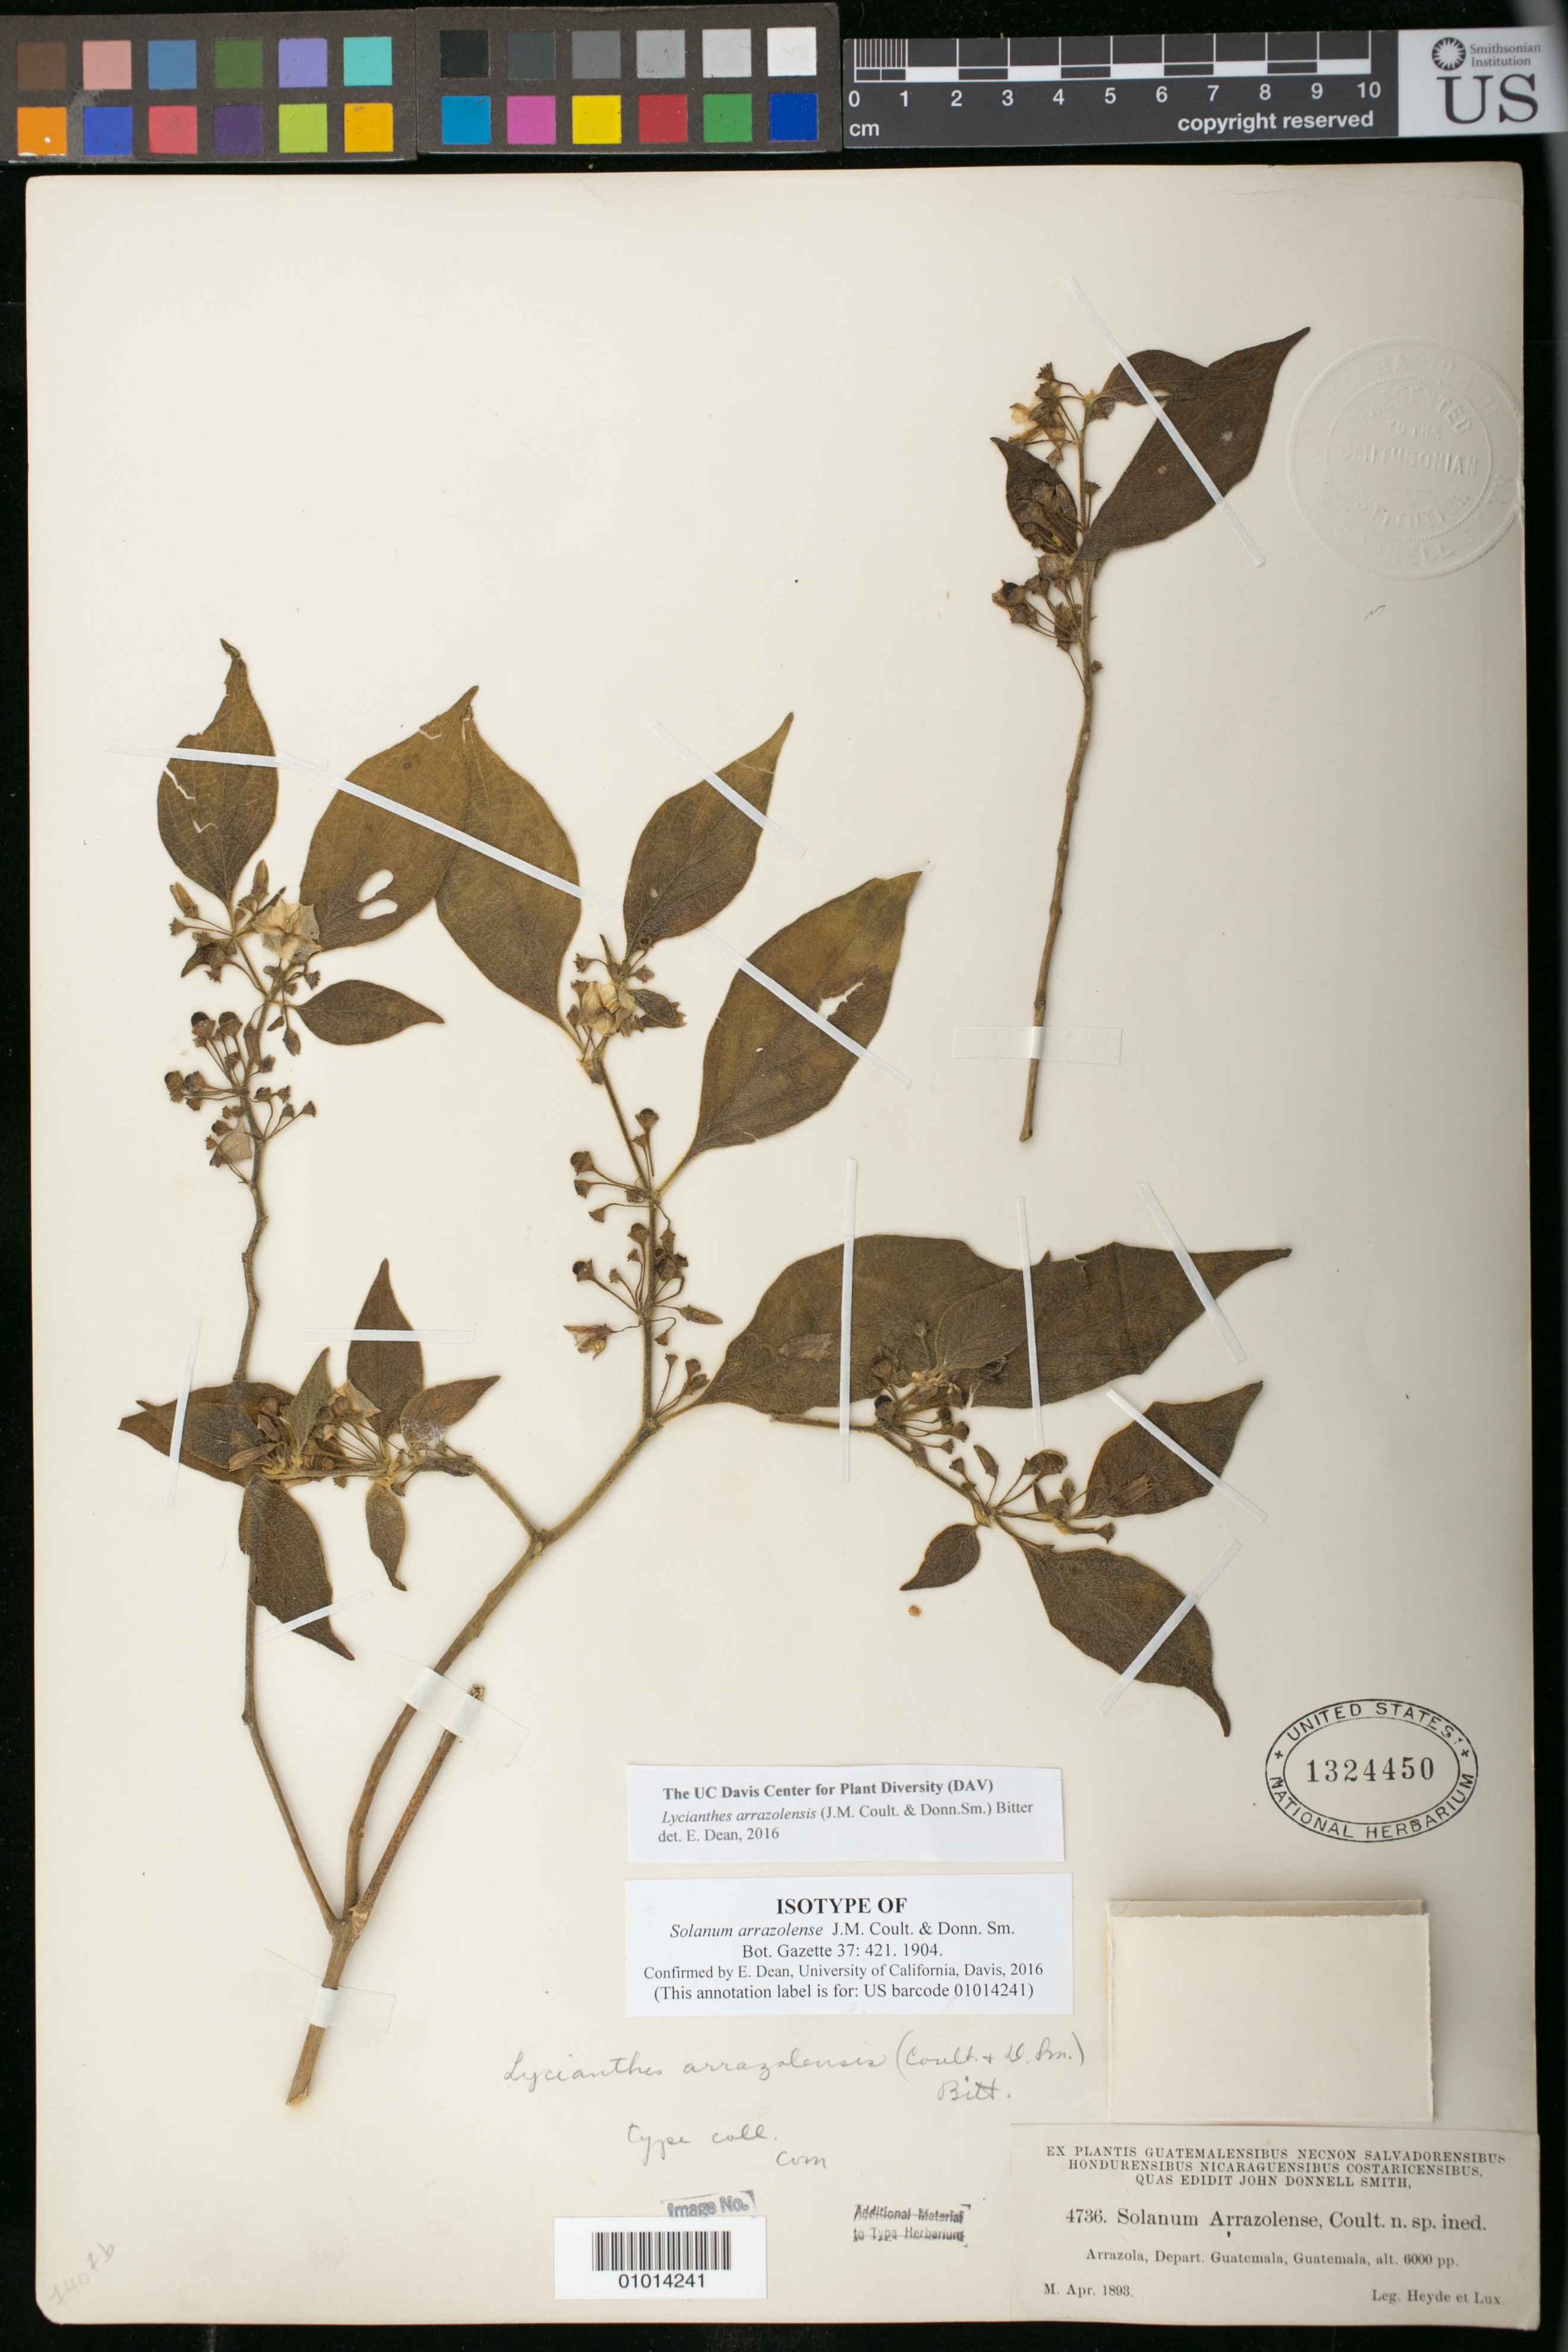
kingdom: Plantae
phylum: Tracheophyta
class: Magnoliopsida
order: Solanales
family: Solanaceae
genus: Solanum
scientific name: Solanum arrazolense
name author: J.M. Coult. & Donn. Sm.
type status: Type Collection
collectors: E. T. Heyde & E. Lux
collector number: J.D.S. 4736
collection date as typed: Apr 1893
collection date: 1893-04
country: Guatemala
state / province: Guatemala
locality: Arrazola, Dept. Guatemala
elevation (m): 1829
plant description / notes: Specimen ex John Donnell Smith herbarium. Holotype (ex Coulter herb.) is at F. NOTE: holotype at F has slightly different data from both protologue and US specimens: collection date "Maj." [May?] 1893 (April is cited in protologue, and is date on both duplicates of this number at US) and 5500 pp. (6000 pp. on specimens at US, and 1600 m cited in protologue).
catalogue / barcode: US 1324450